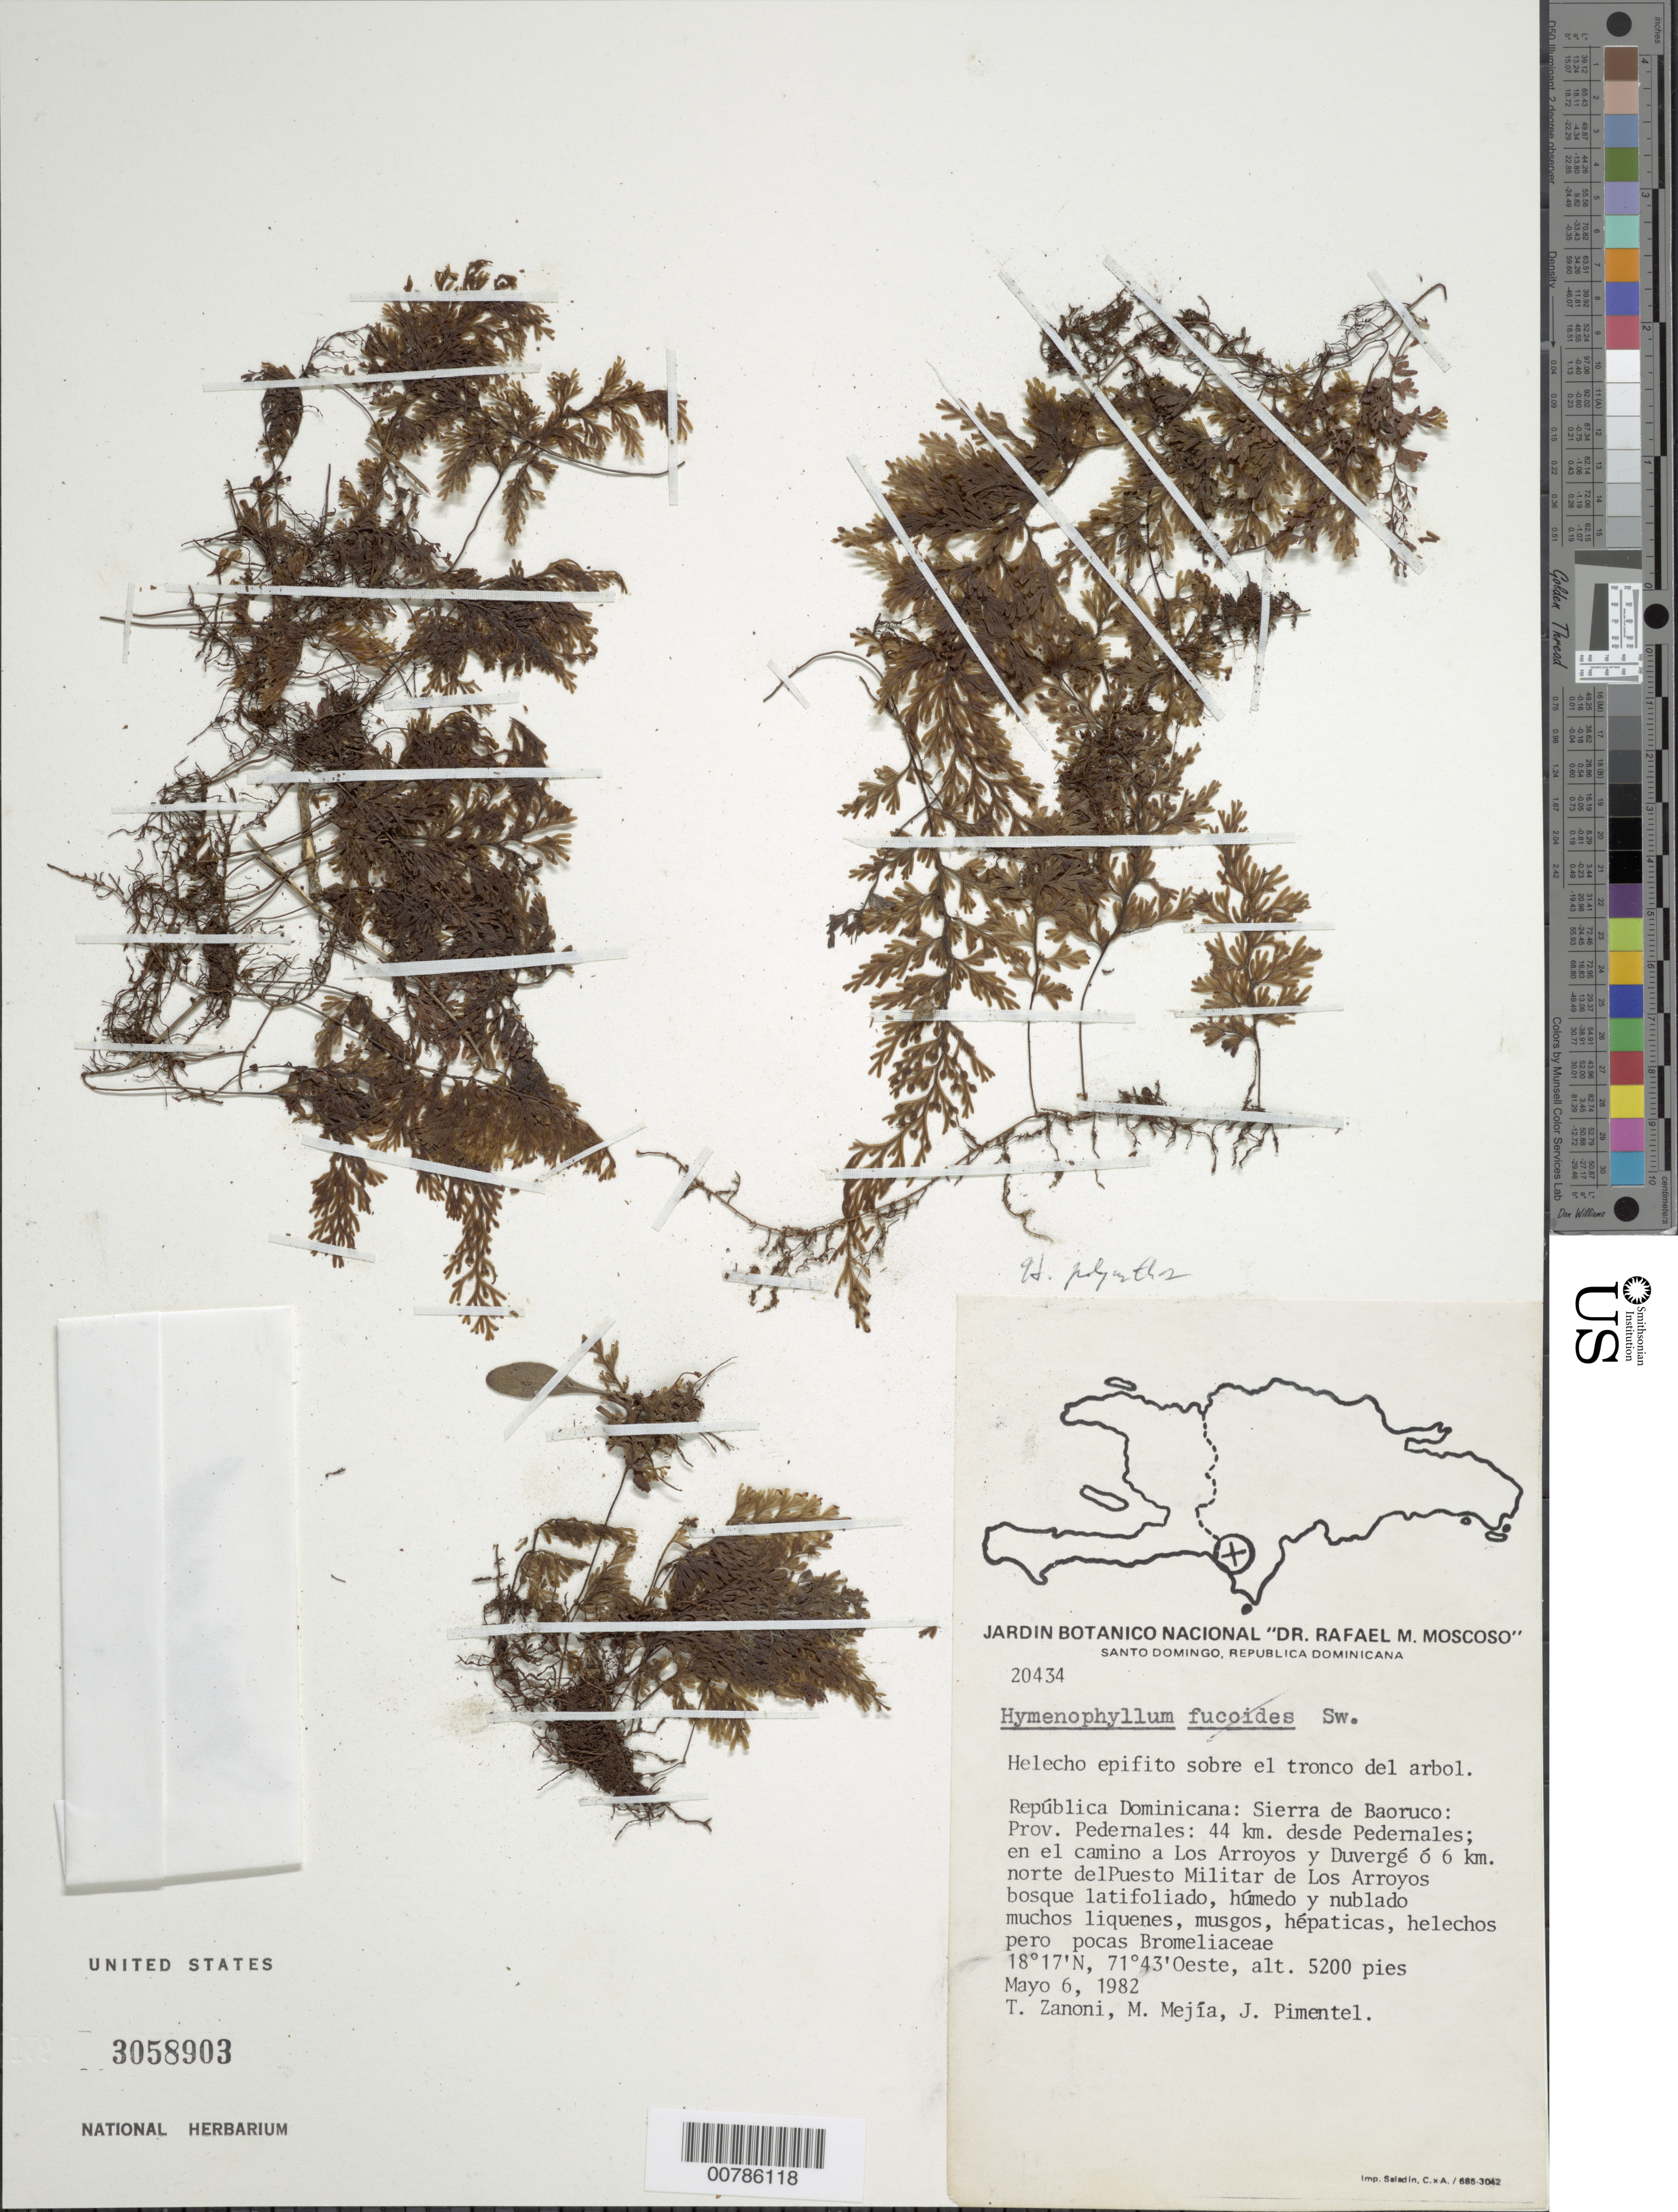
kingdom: Plantae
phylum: Tracheophyta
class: Polypodiopsida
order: Hymenophyllales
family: Hymenophyllaceae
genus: Hymenophyllum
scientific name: Hymenophyllum polyanthos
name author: (Sw.) Sw.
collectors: T. A. Zanoni, M. Mejia & J. Pimentel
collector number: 20434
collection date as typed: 06 May 1982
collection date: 1982-05-06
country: Dominican Republic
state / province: Pedernales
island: Hispaniola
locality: Sierra de Baoruco, 44 km desde Pedernales, en el camino a LosArroyos y Duvergé ó 6 km N del Puesto Militar de Los Arroyos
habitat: Bosque latifoliado, húmedo y nublado muchos liquenes, musgos, hépaticas, helechos pero pocas Bromeliaceae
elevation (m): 16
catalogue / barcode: US 3058903